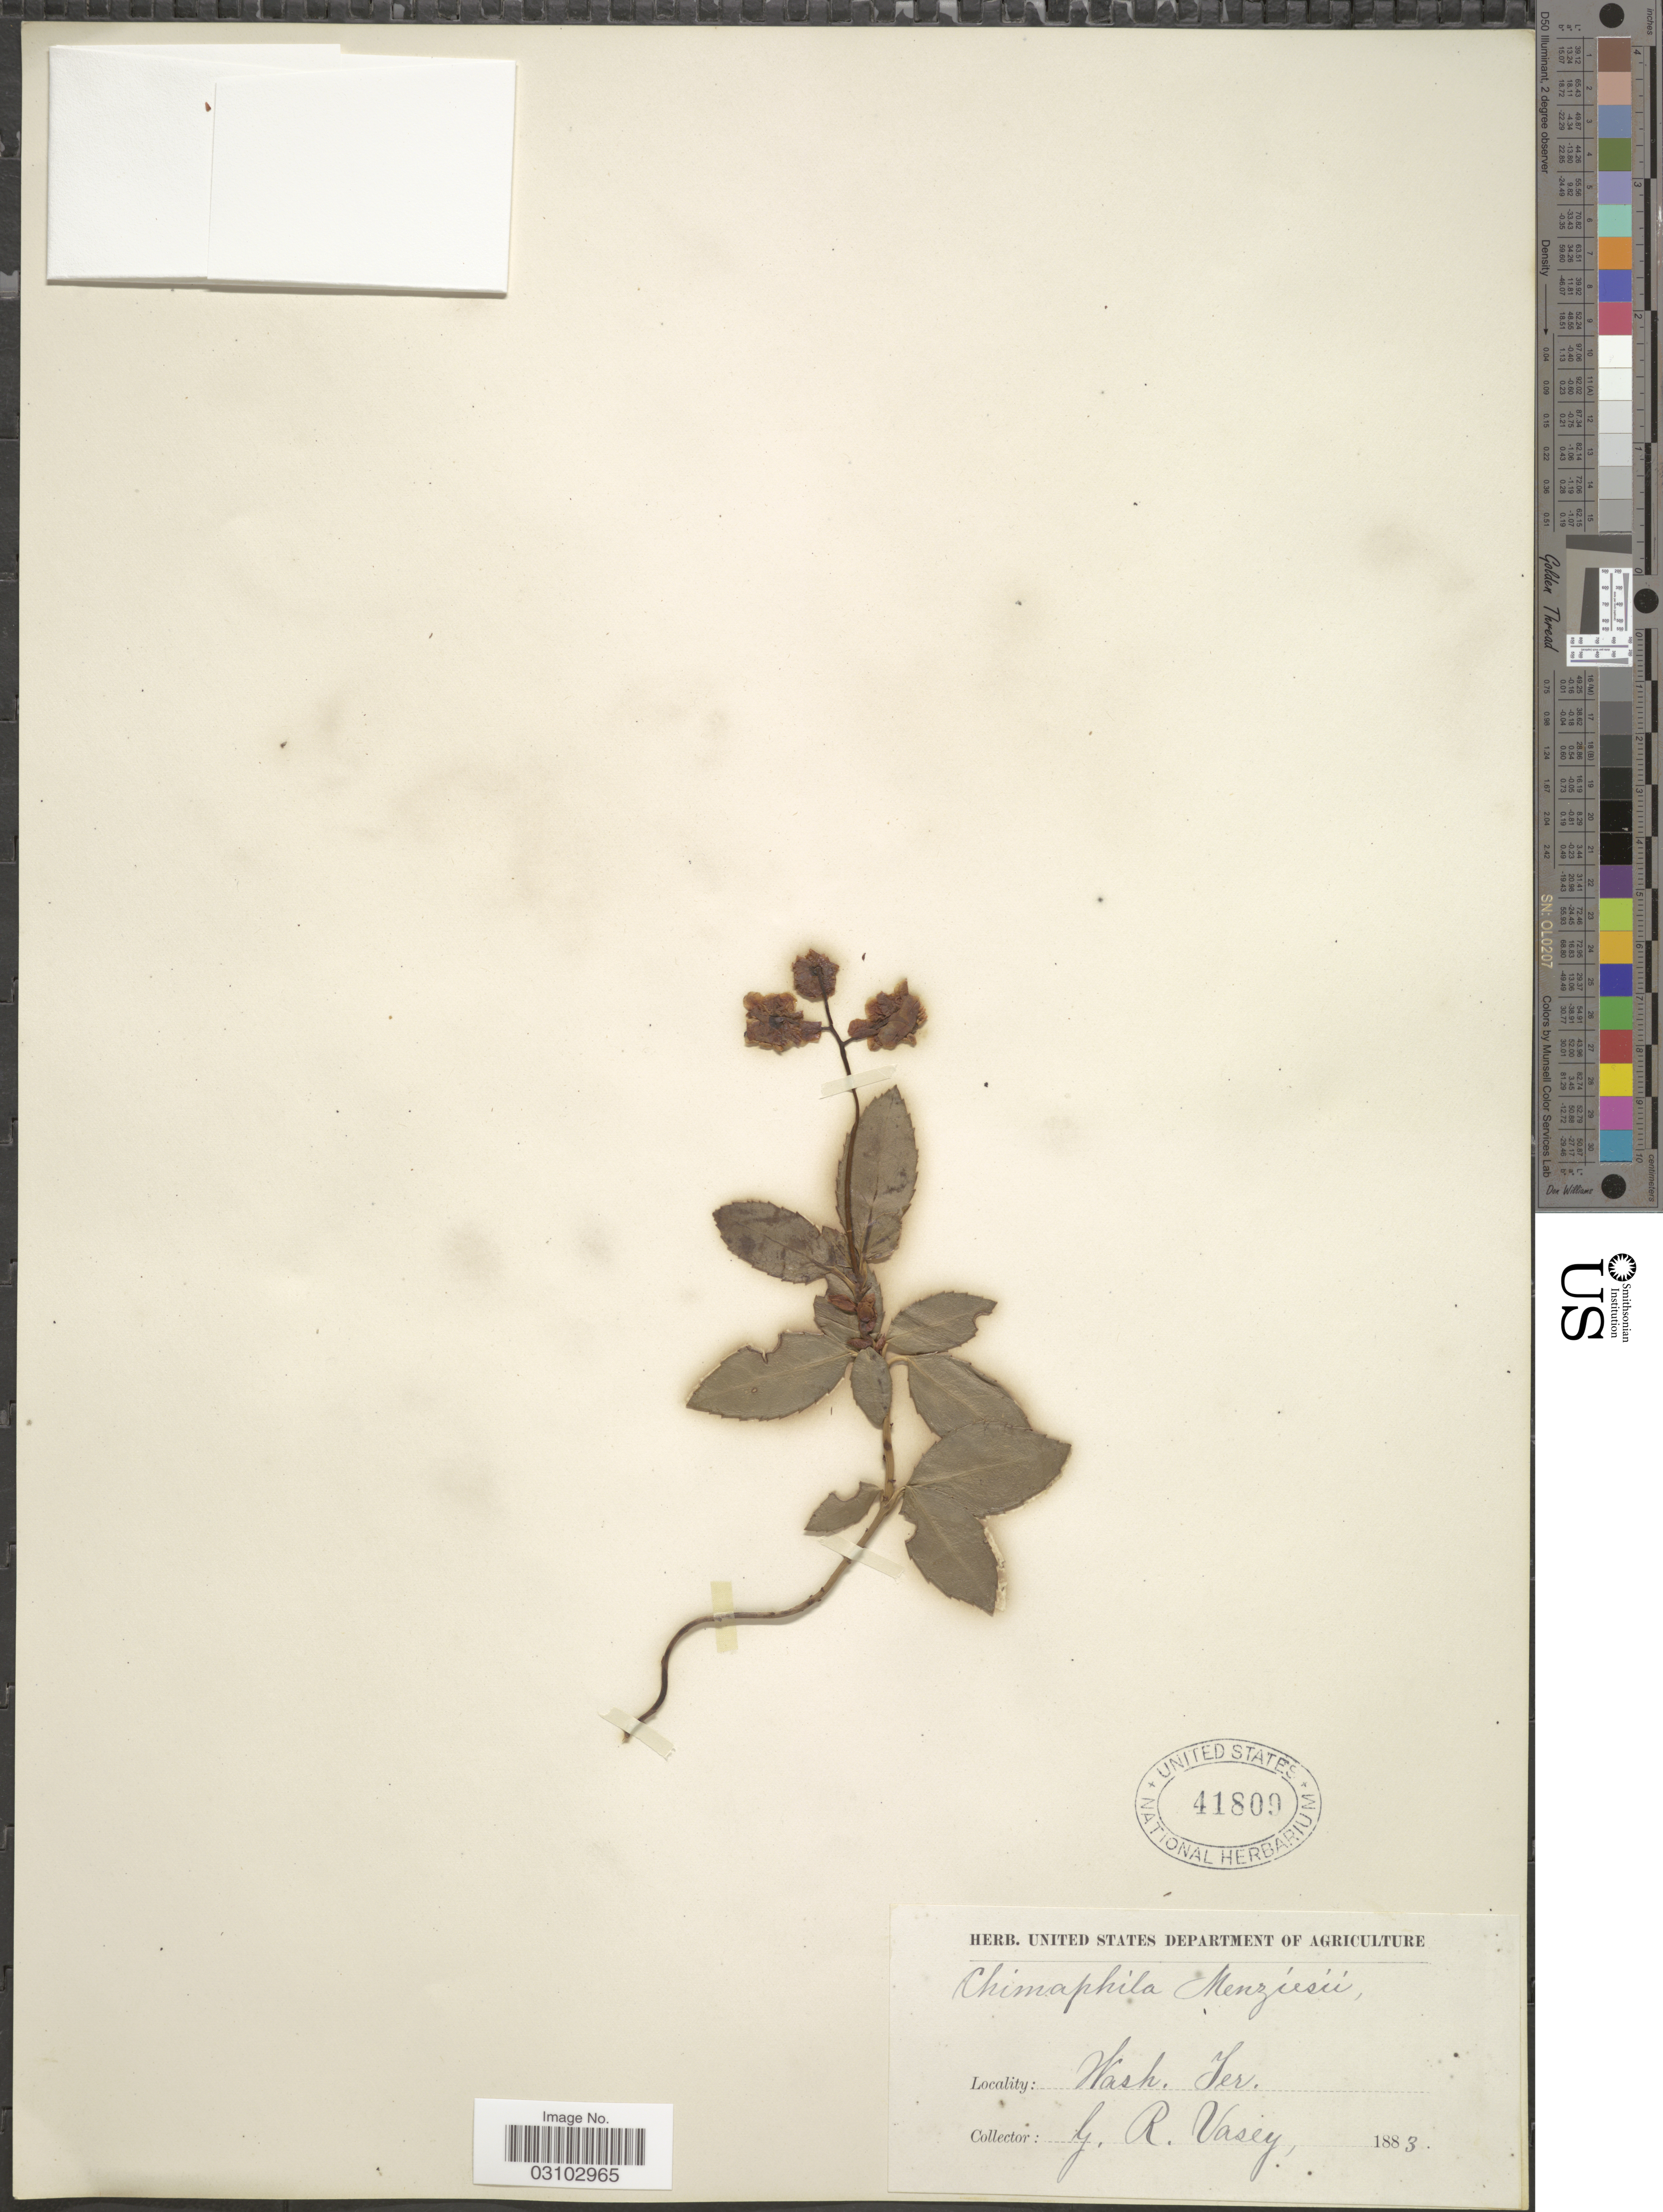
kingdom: Plantae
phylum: Tracheophyta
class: Magnoliopsida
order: Ericales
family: Ericaceae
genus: Chimaphila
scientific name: Chimaphila menziesii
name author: (R. Br. ex G. Don) Spreng.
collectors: G. R. Vasey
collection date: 1883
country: United States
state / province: Washington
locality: Wah. Ter.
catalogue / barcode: US 41809